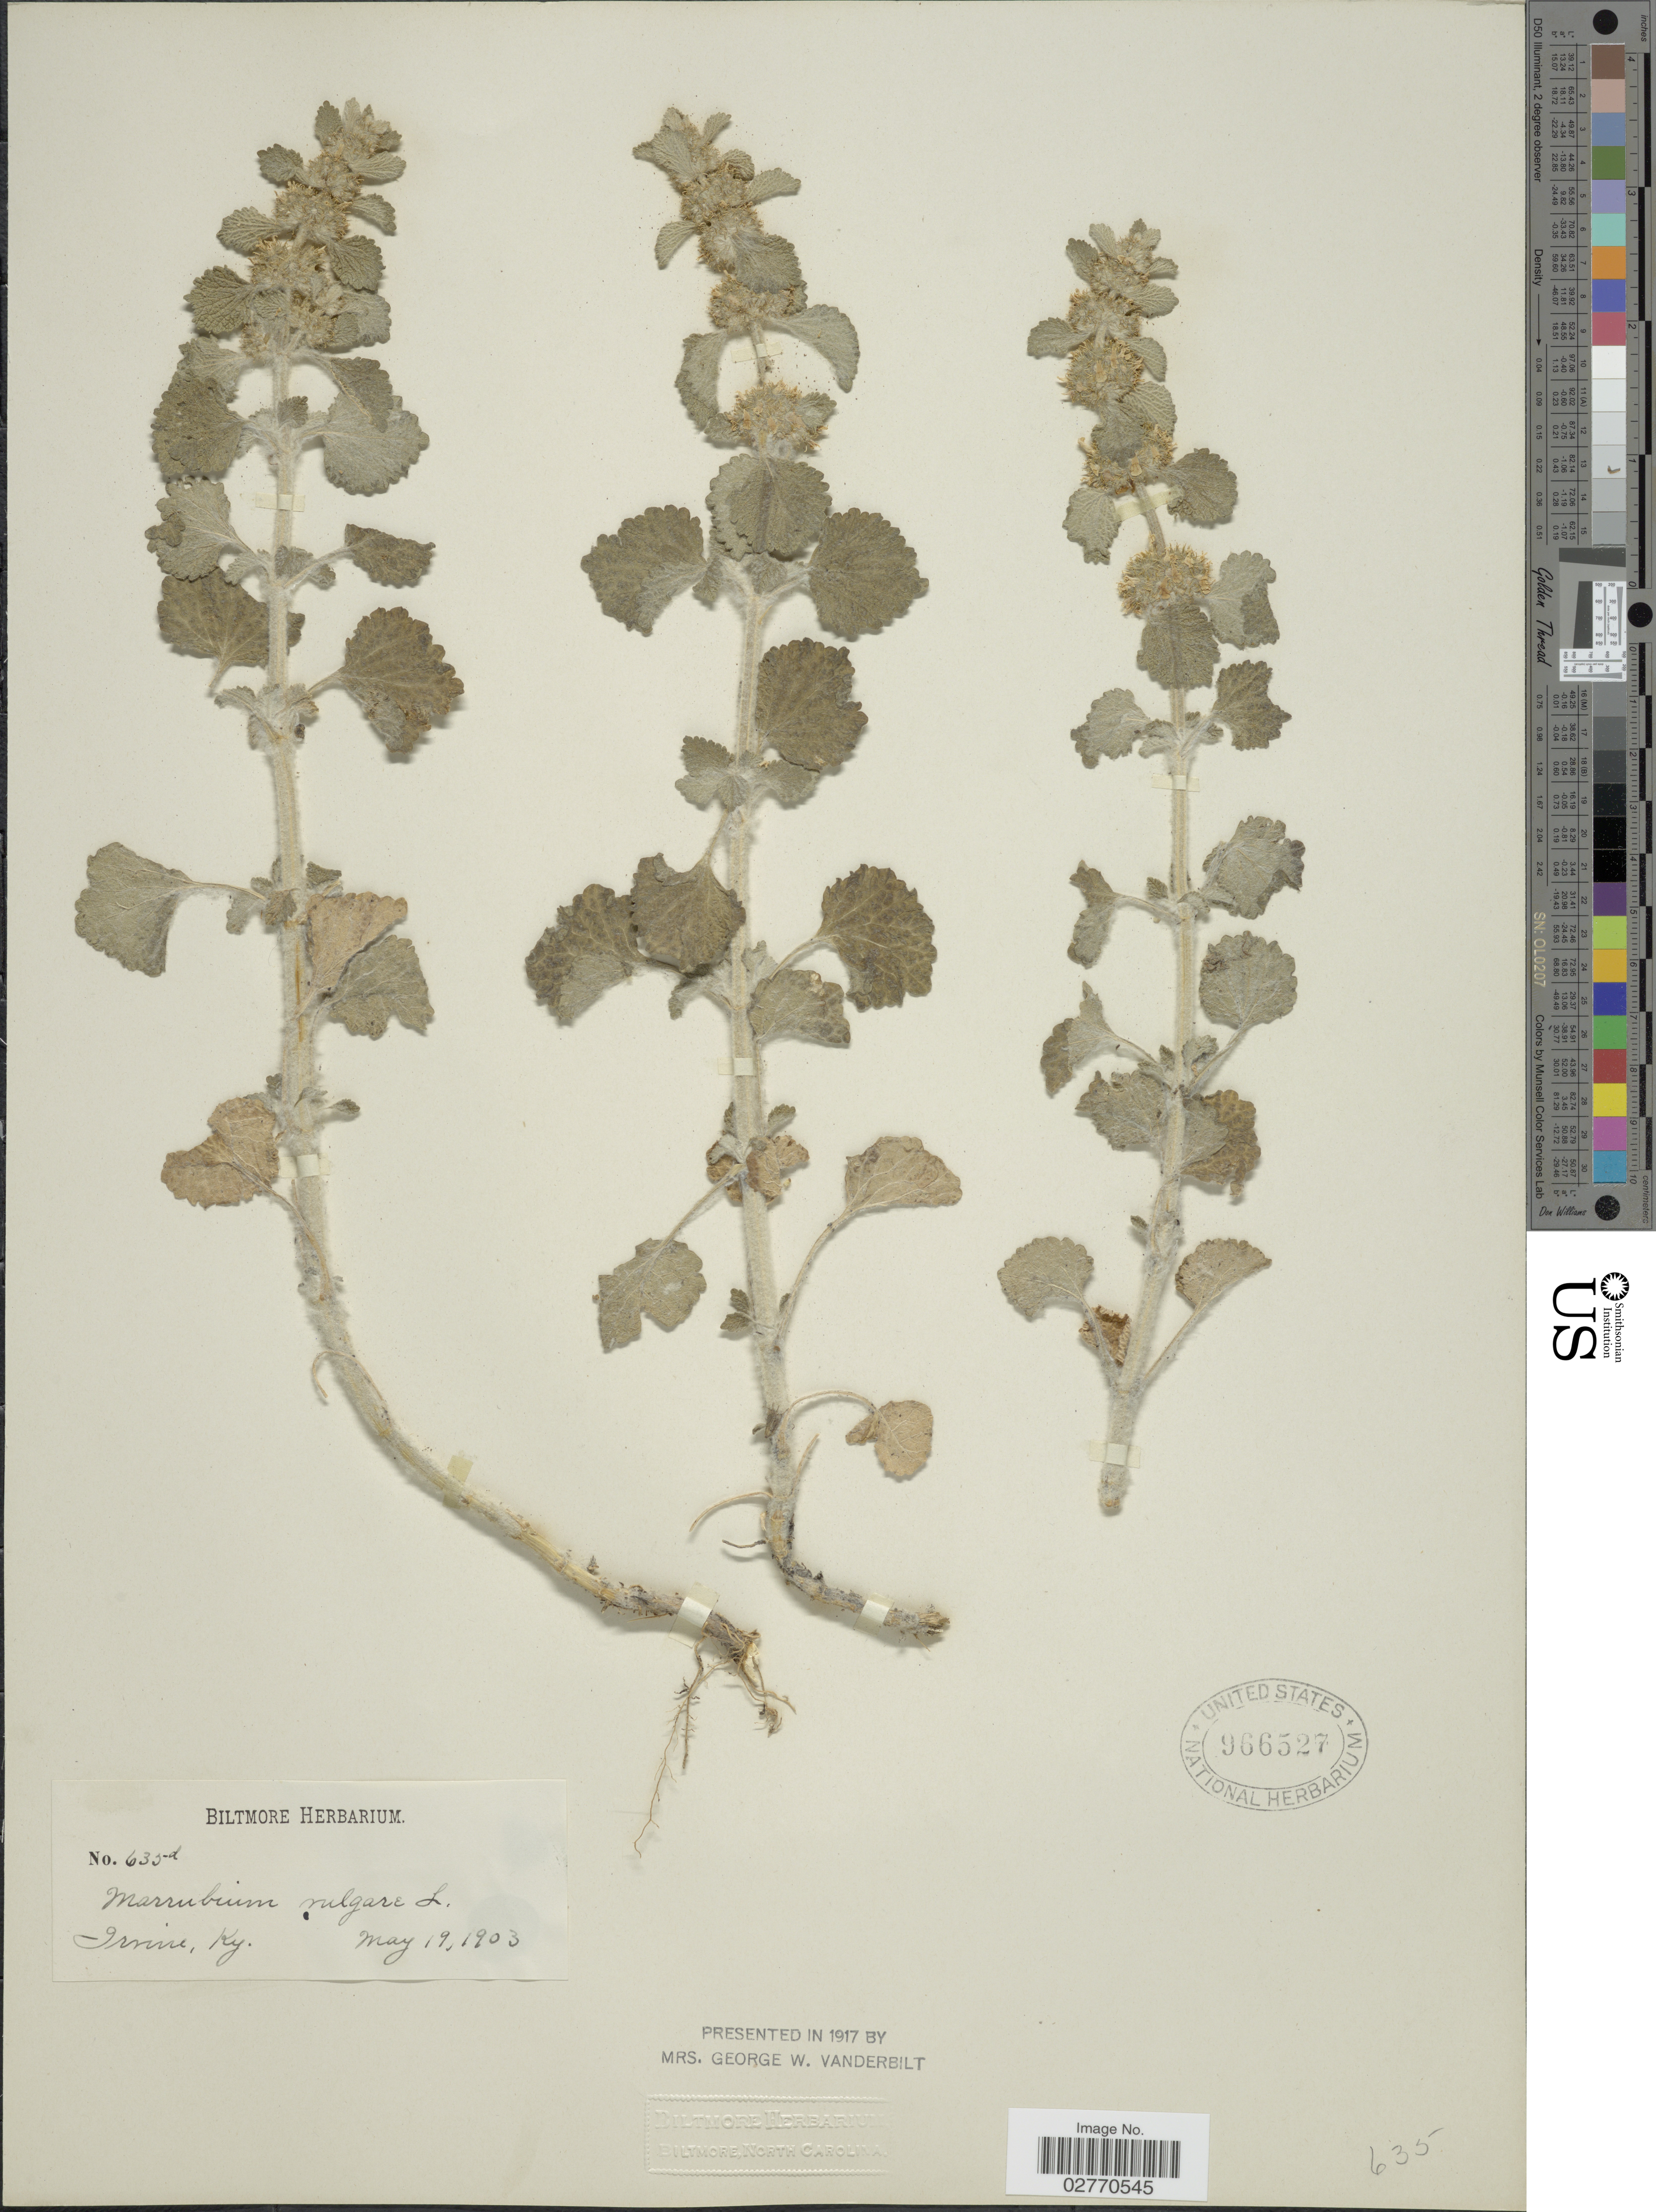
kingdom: Plantae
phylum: Tracheophyta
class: Magnoliopsida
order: Lamiales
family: Lamiaceae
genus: Marrubium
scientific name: Marrubium vulgare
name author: L.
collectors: ex herb. Biltmore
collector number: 635d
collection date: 1903-05-19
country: United States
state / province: Kentucky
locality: Irvine, Ky.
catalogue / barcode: US 966527